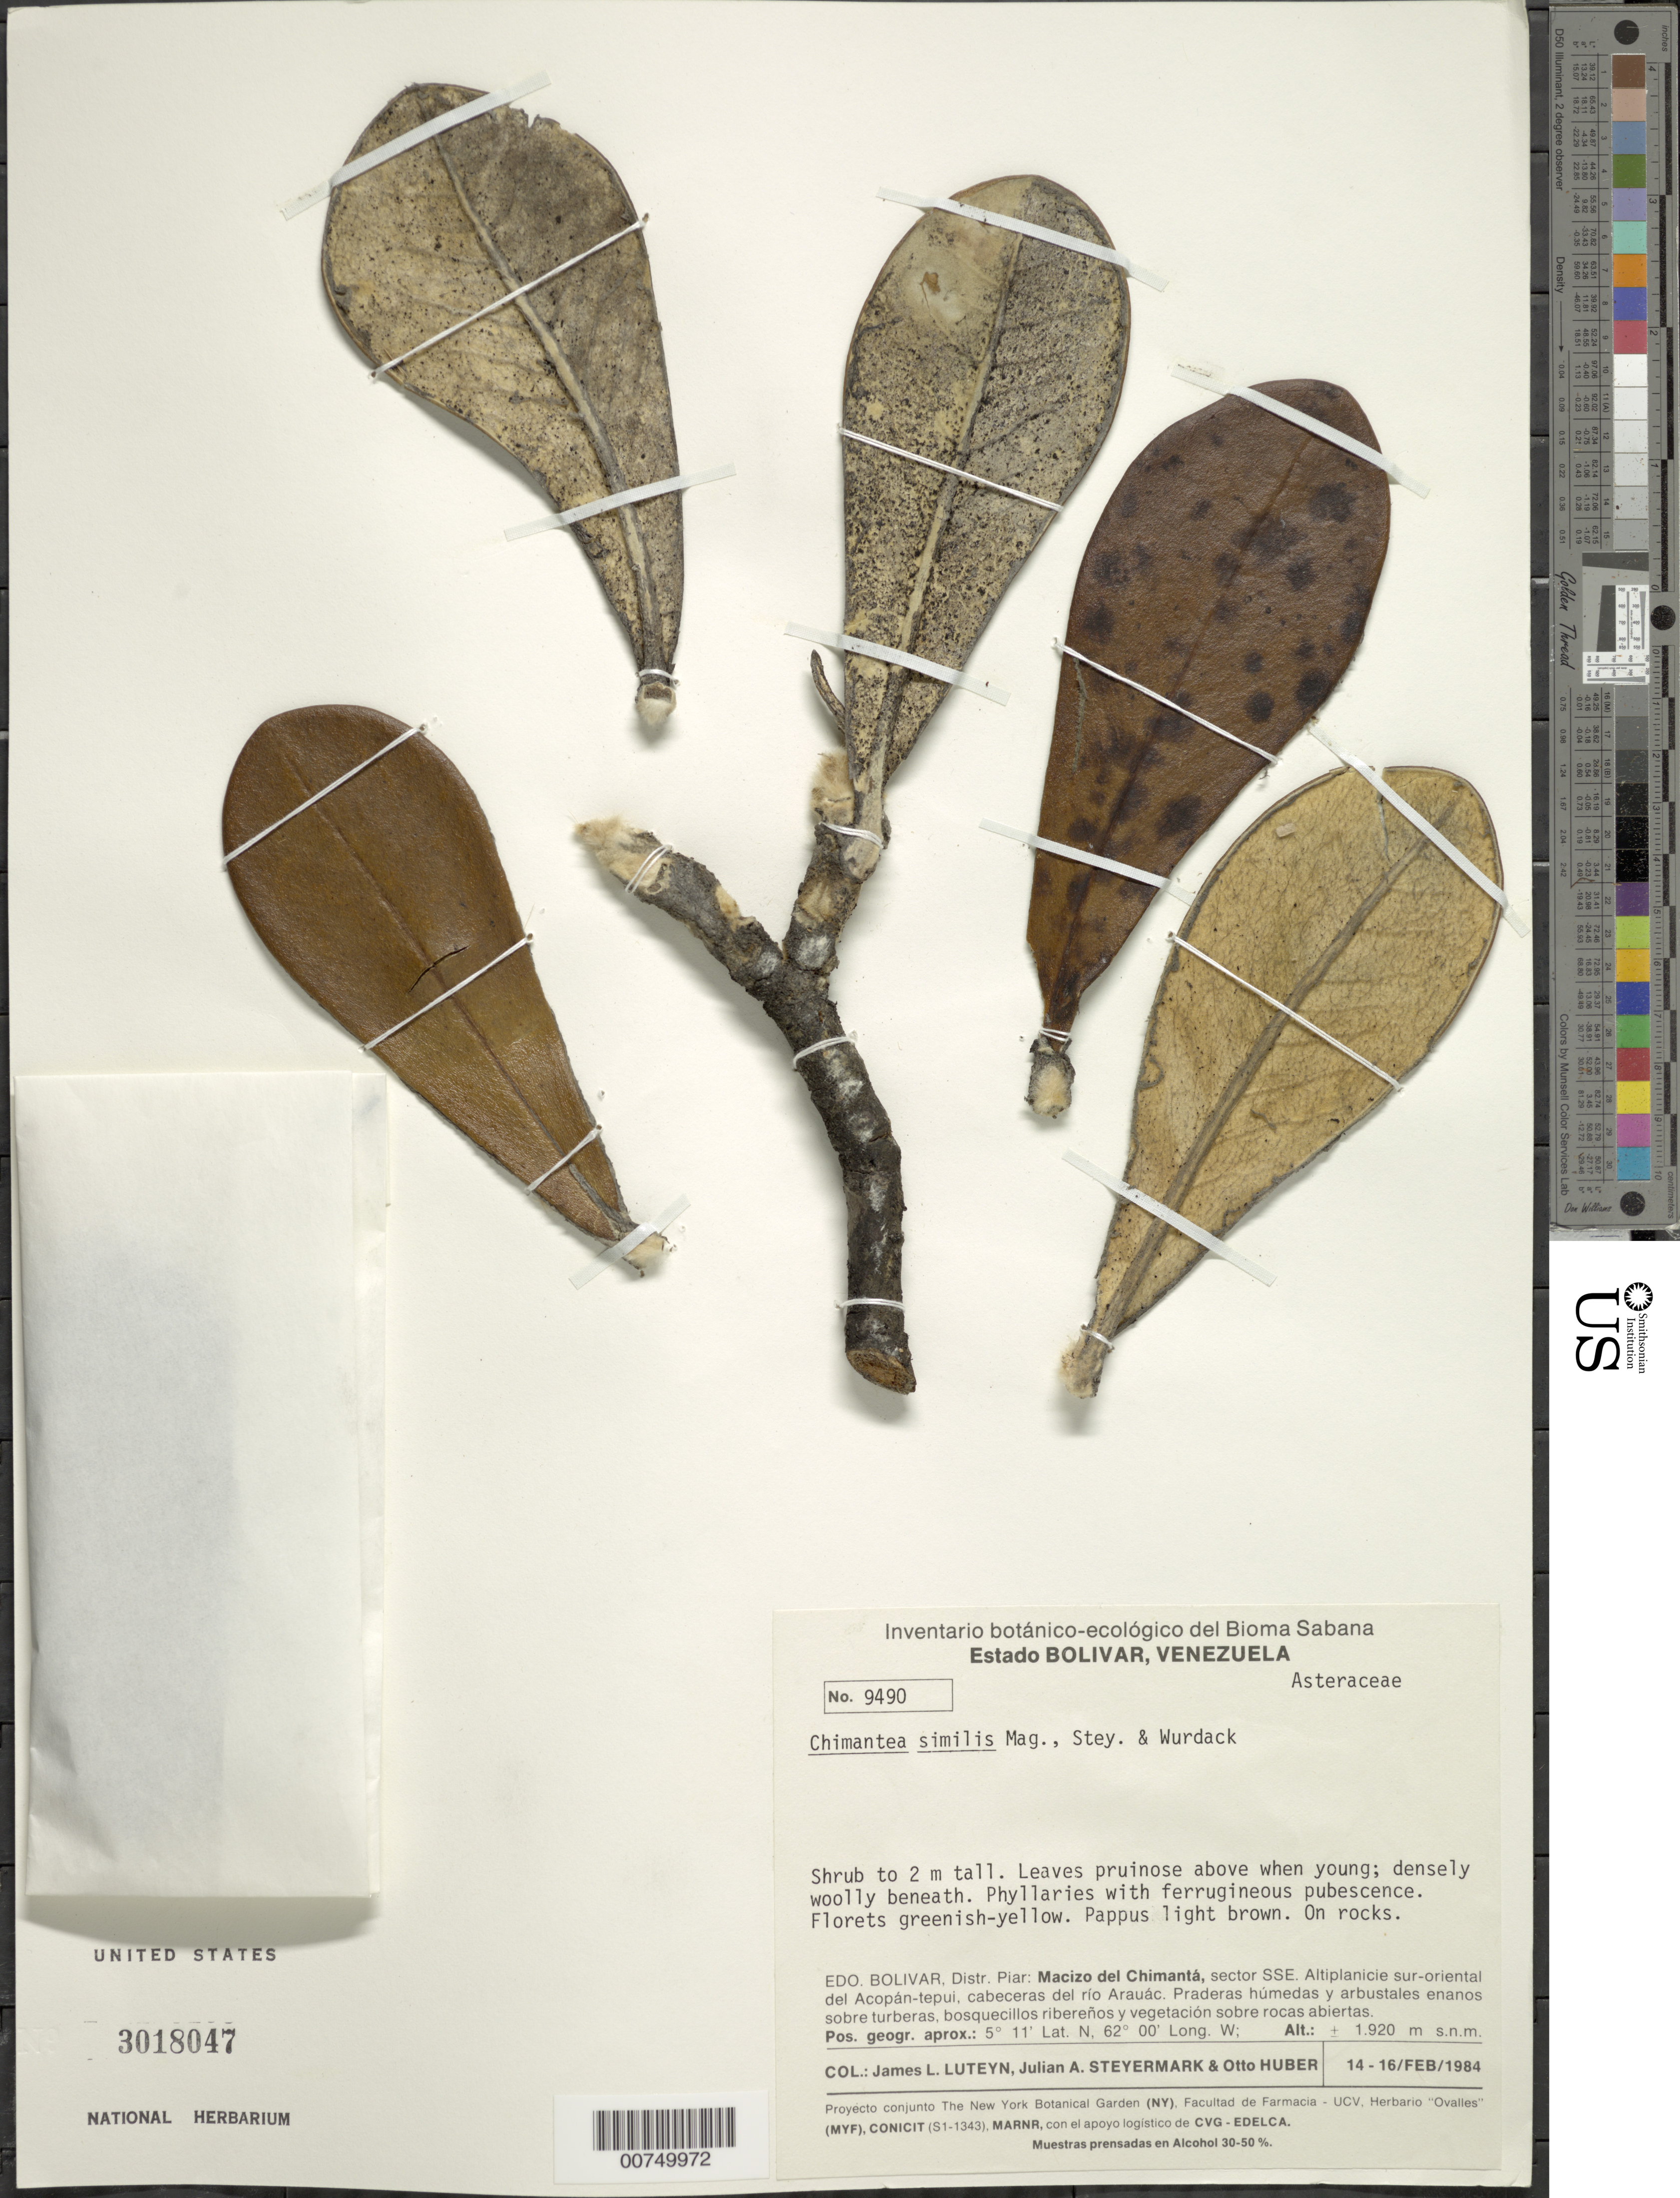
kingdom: Plantae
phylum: Tracheophyta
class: Magnoliopsida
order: Asterales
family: Asteraceae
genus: Chimantaea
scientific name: Chimantaea similis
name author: Maguire et al.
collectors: J. L. Luteyn, J. Steyermark & O. Huber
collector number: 9590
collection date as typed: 14-Feb-84 to 16-Feb-84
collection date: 1984-02-14/1984-02-16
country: Venezuela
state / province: Bolívar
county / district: Piar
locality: Macizo del Chimantá, sector SSE. Altiplanicie sur-oriental del Acopán-tepuí, cabeceras del río Arauác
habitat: On rocks. Praderas húmedas y arbustales enanos sobre turberas, bosquecillos ribereños y vegetación sobre rcas abiertas.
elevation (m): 1920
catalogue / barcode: US 3018047